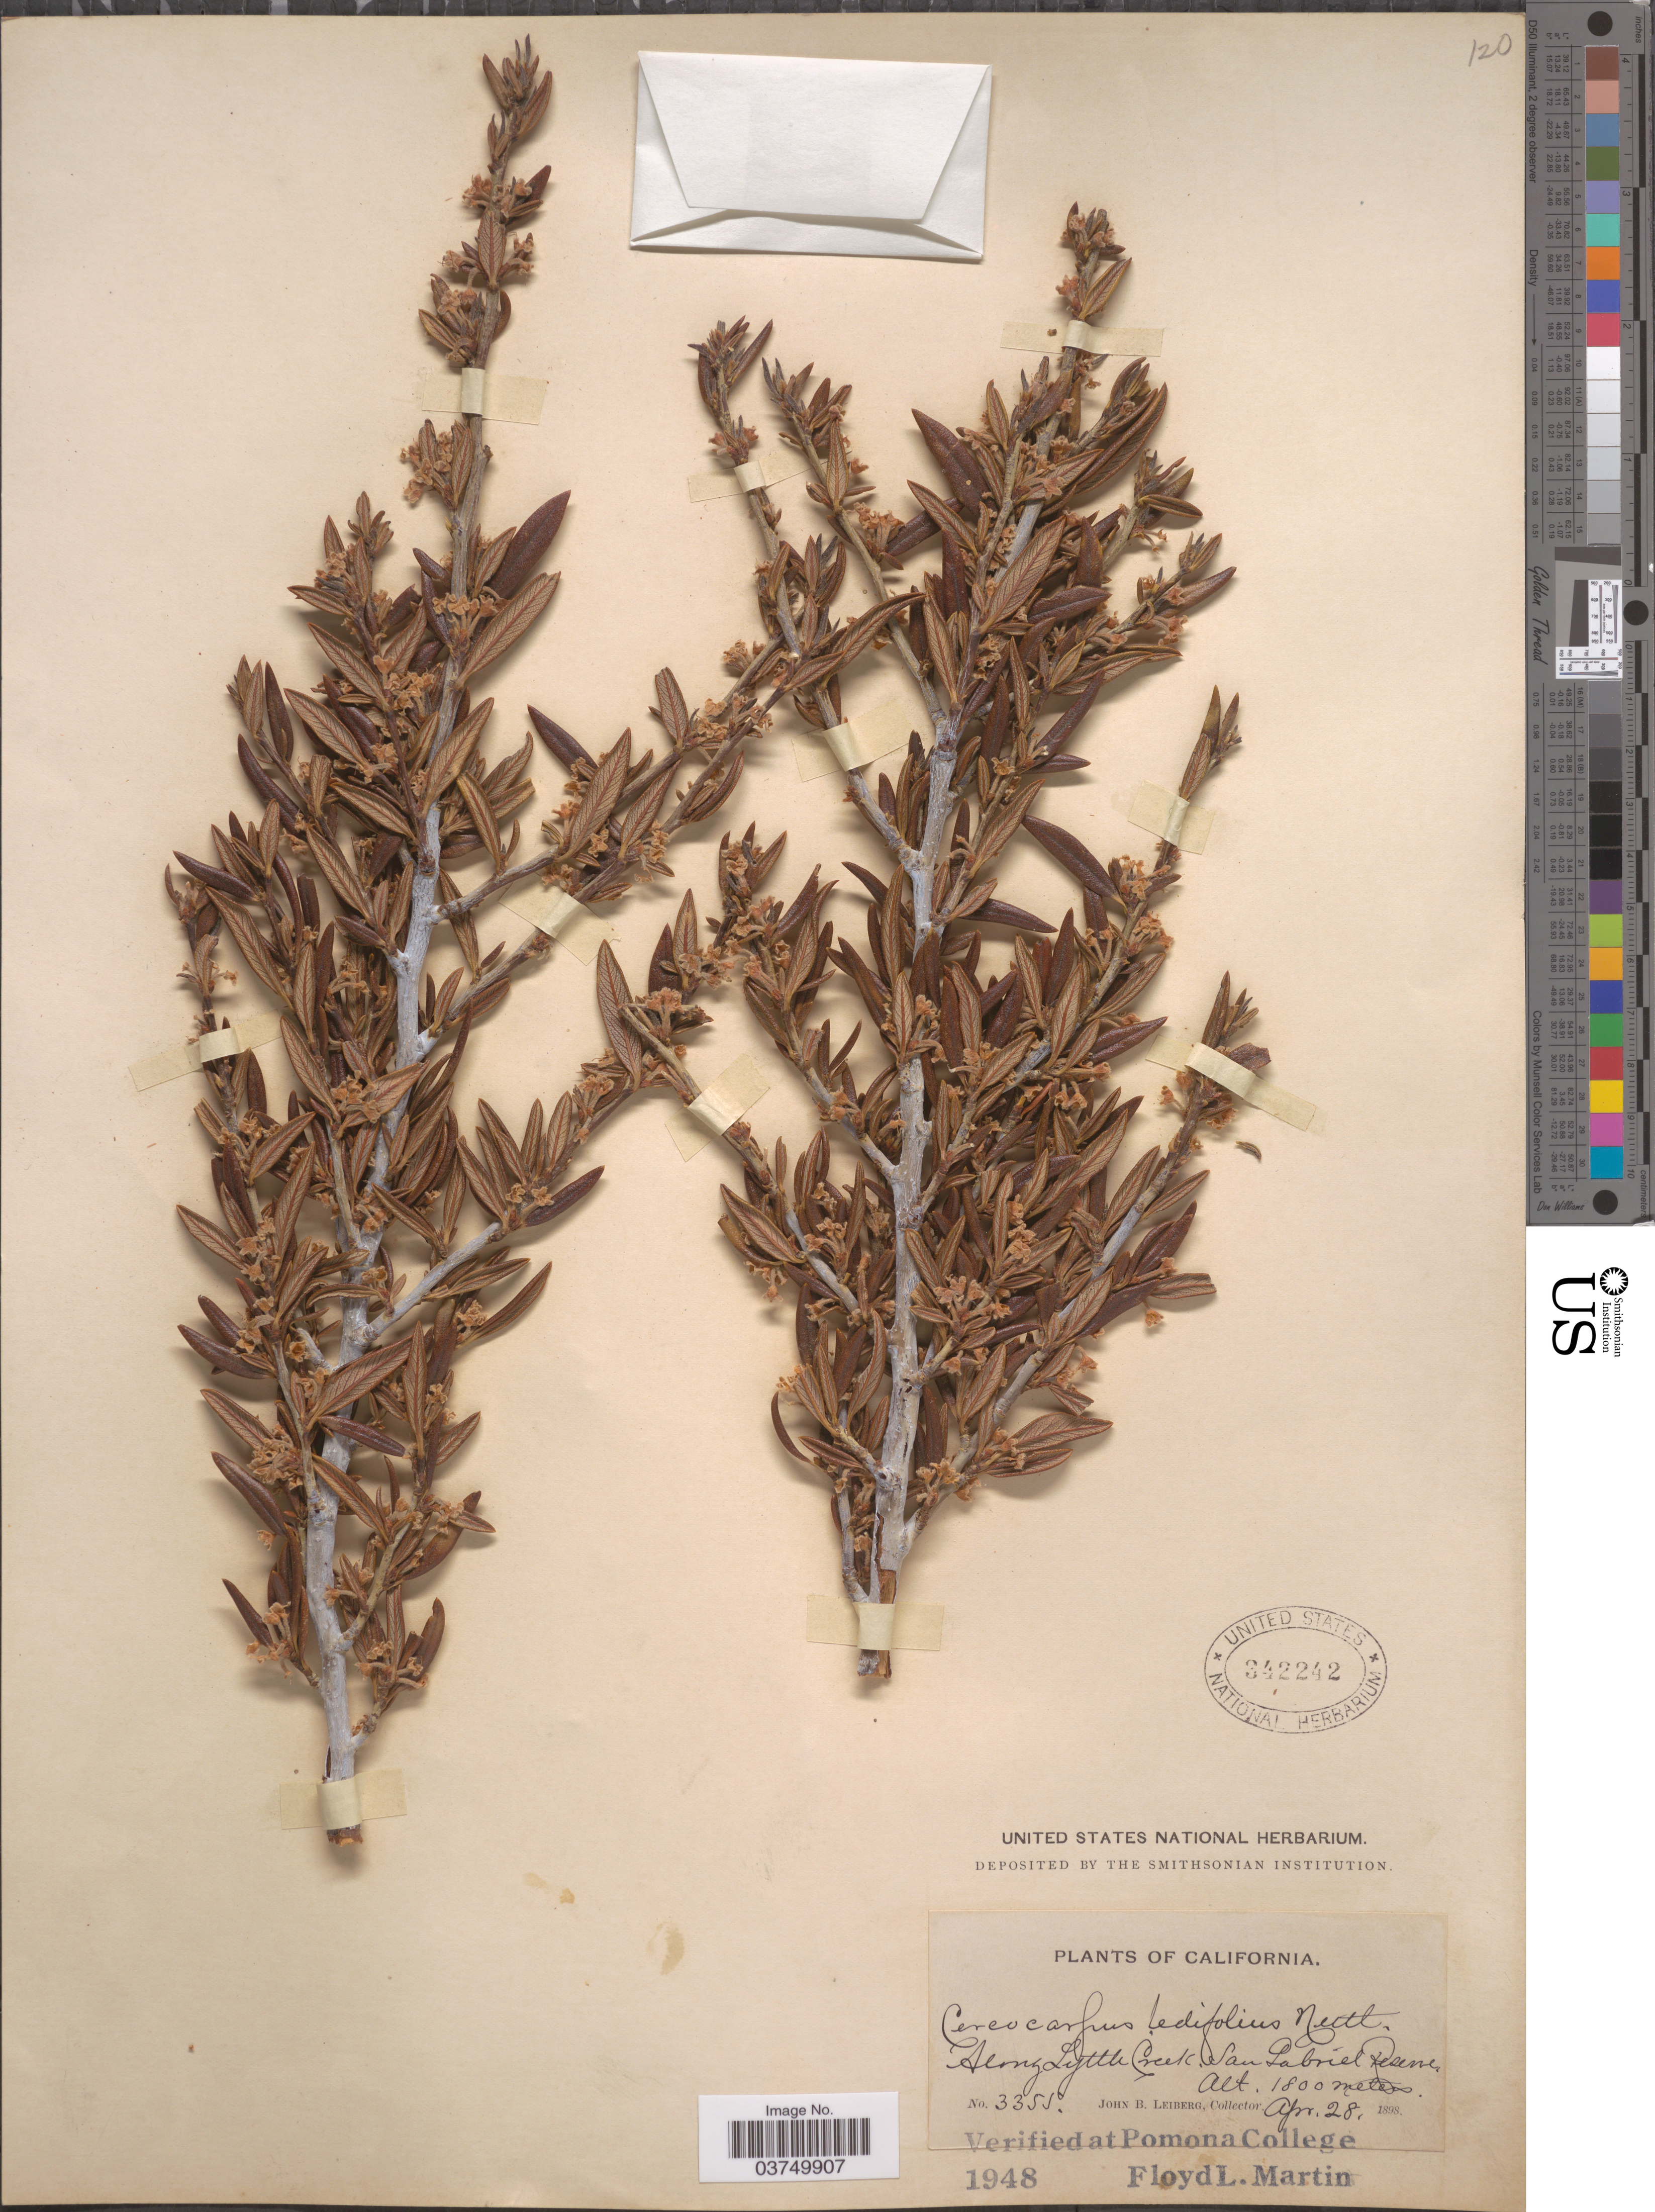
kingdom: Plantae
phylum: Tracheophyta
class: Magnoliopsida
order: Rosales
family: Rosaceae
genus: Cercocarpus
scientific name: Cercocarpus ledifolius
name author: Nutt.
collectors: J. B. Leiberg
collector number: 3355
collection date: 1898-04-28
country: United States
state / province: California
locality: Along Lyttle Creek. San Pabriel Reserve.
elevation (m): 1800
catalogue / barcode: US 342242